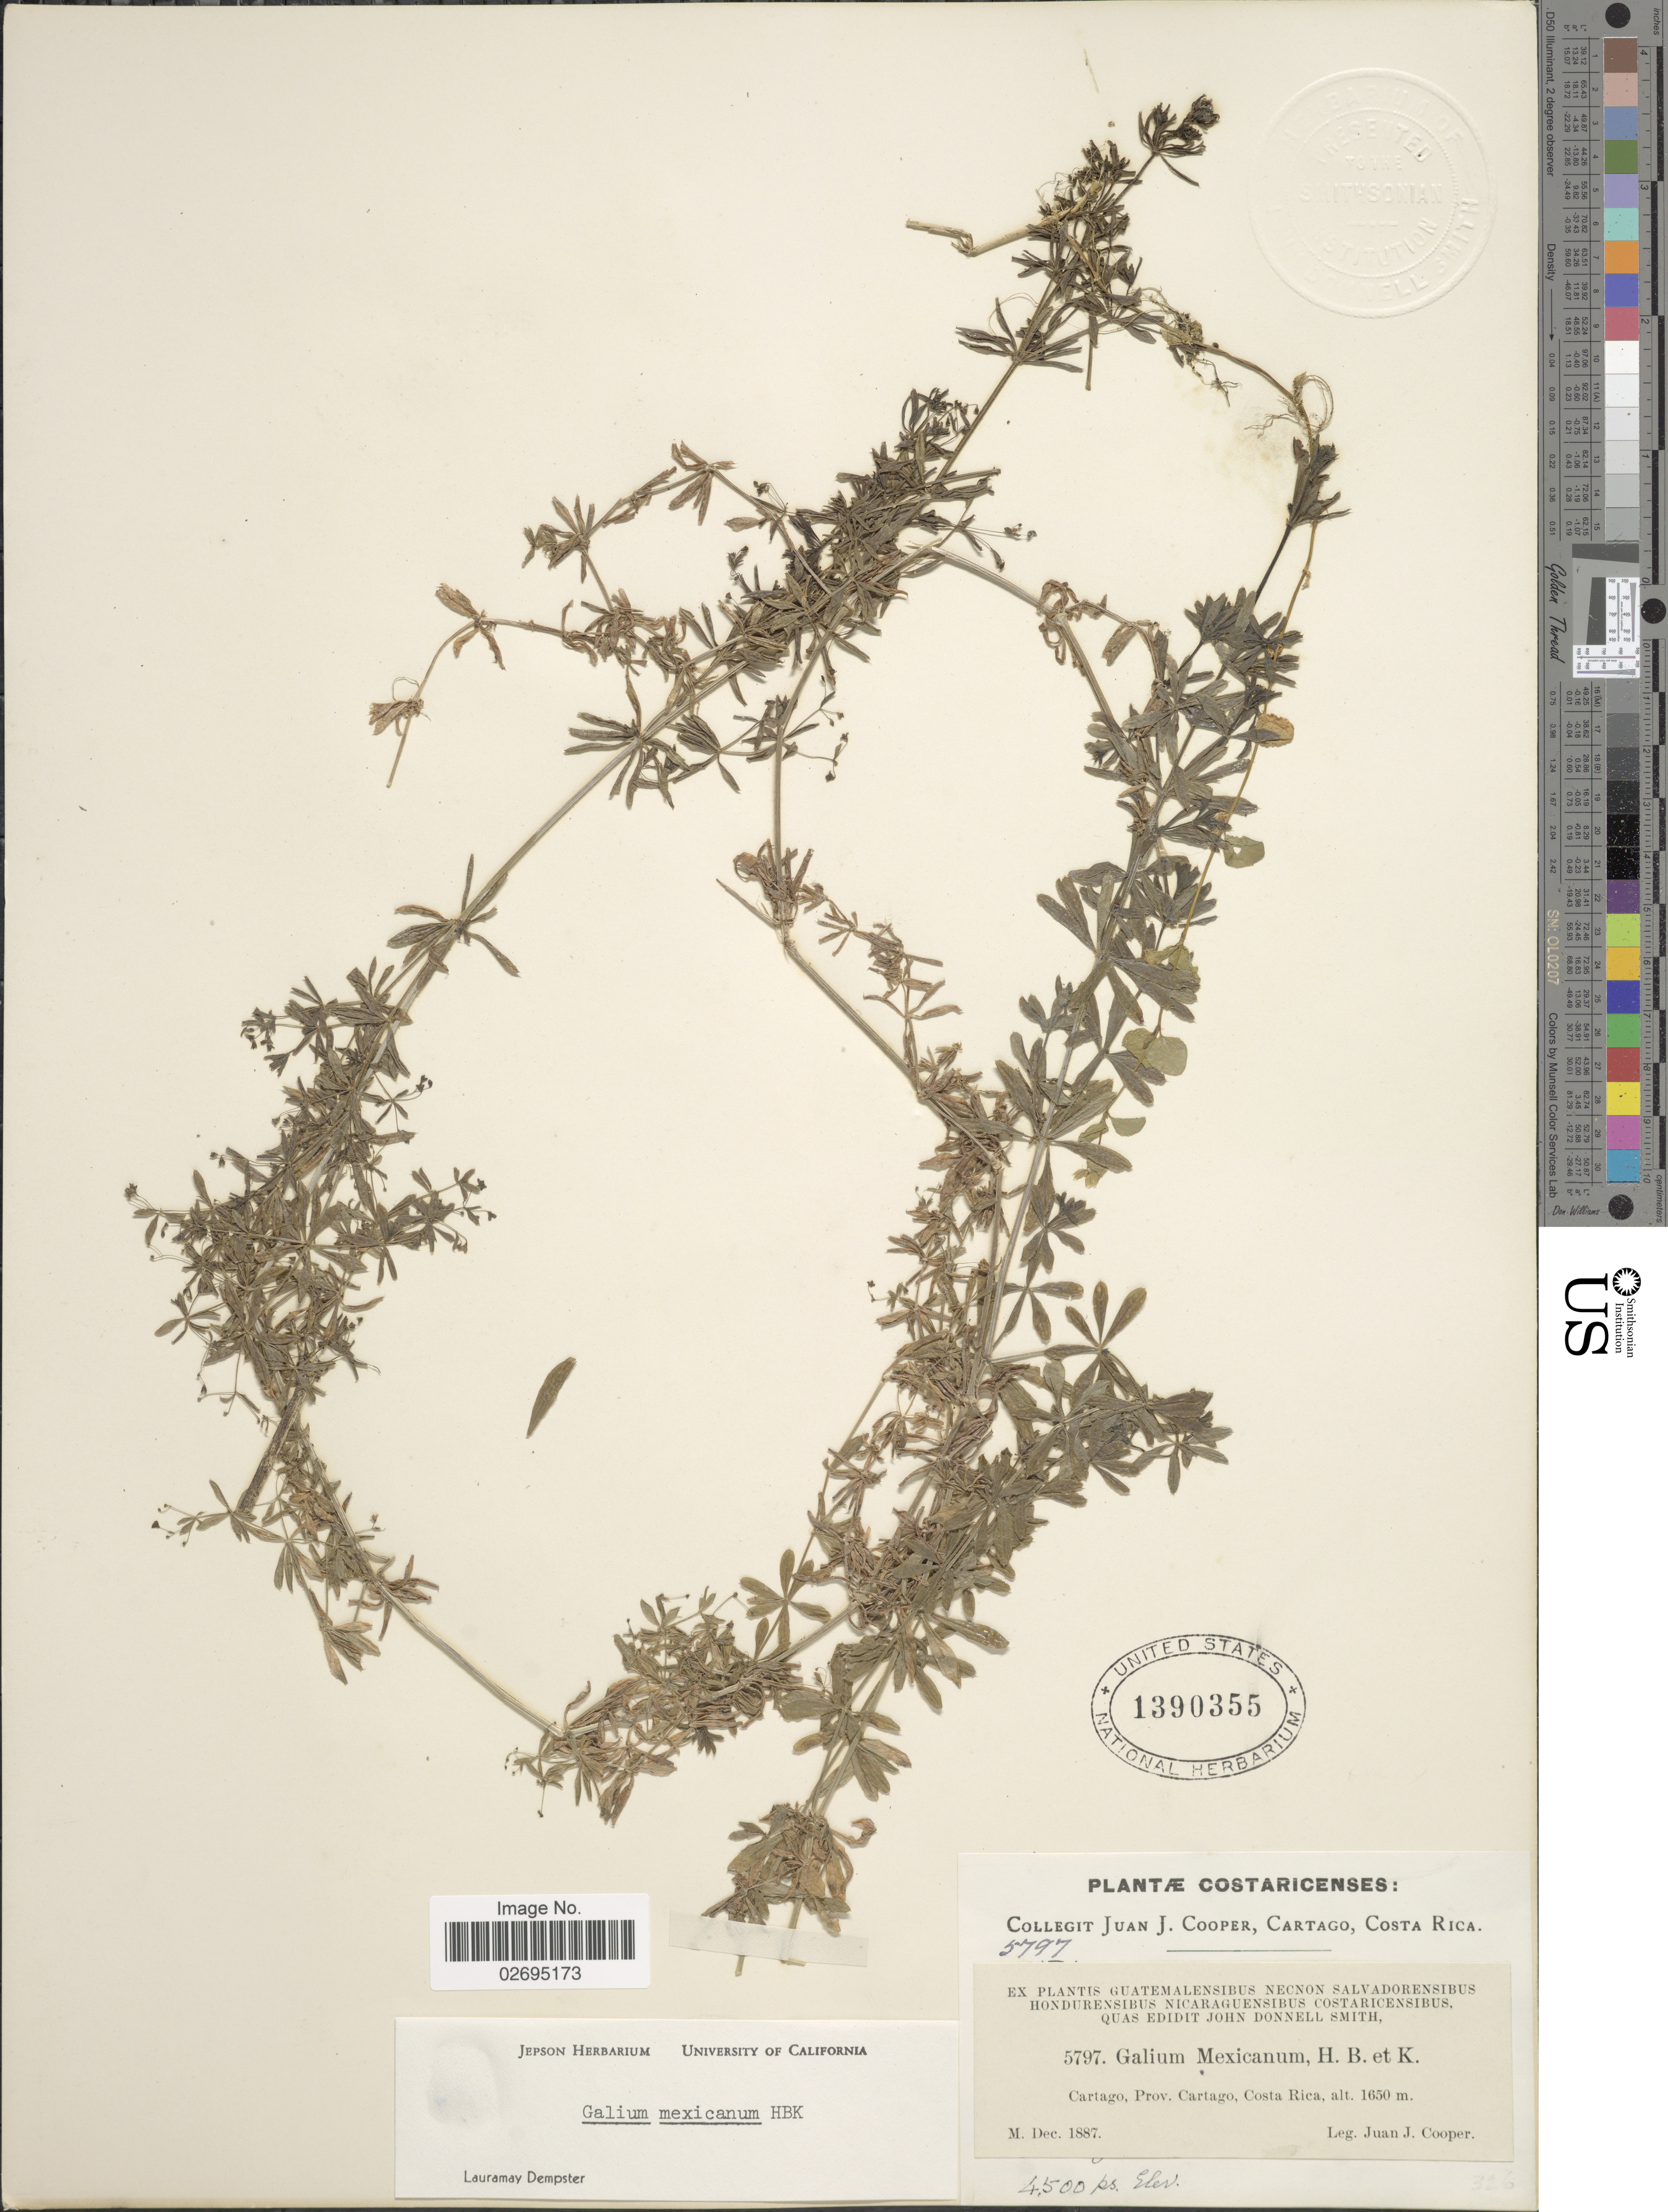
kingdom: Plantae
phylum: Tracheophyta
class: Magnoliopsida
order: Gentianales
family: Rubiaceae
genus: Galium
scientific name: Galium mexicanum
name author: Kunth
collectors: J. J. Cooper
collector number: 5797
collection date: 1887-12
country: Costa Rica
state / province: Cartago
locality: Cartago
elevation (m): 1650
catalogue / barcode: US 1390355